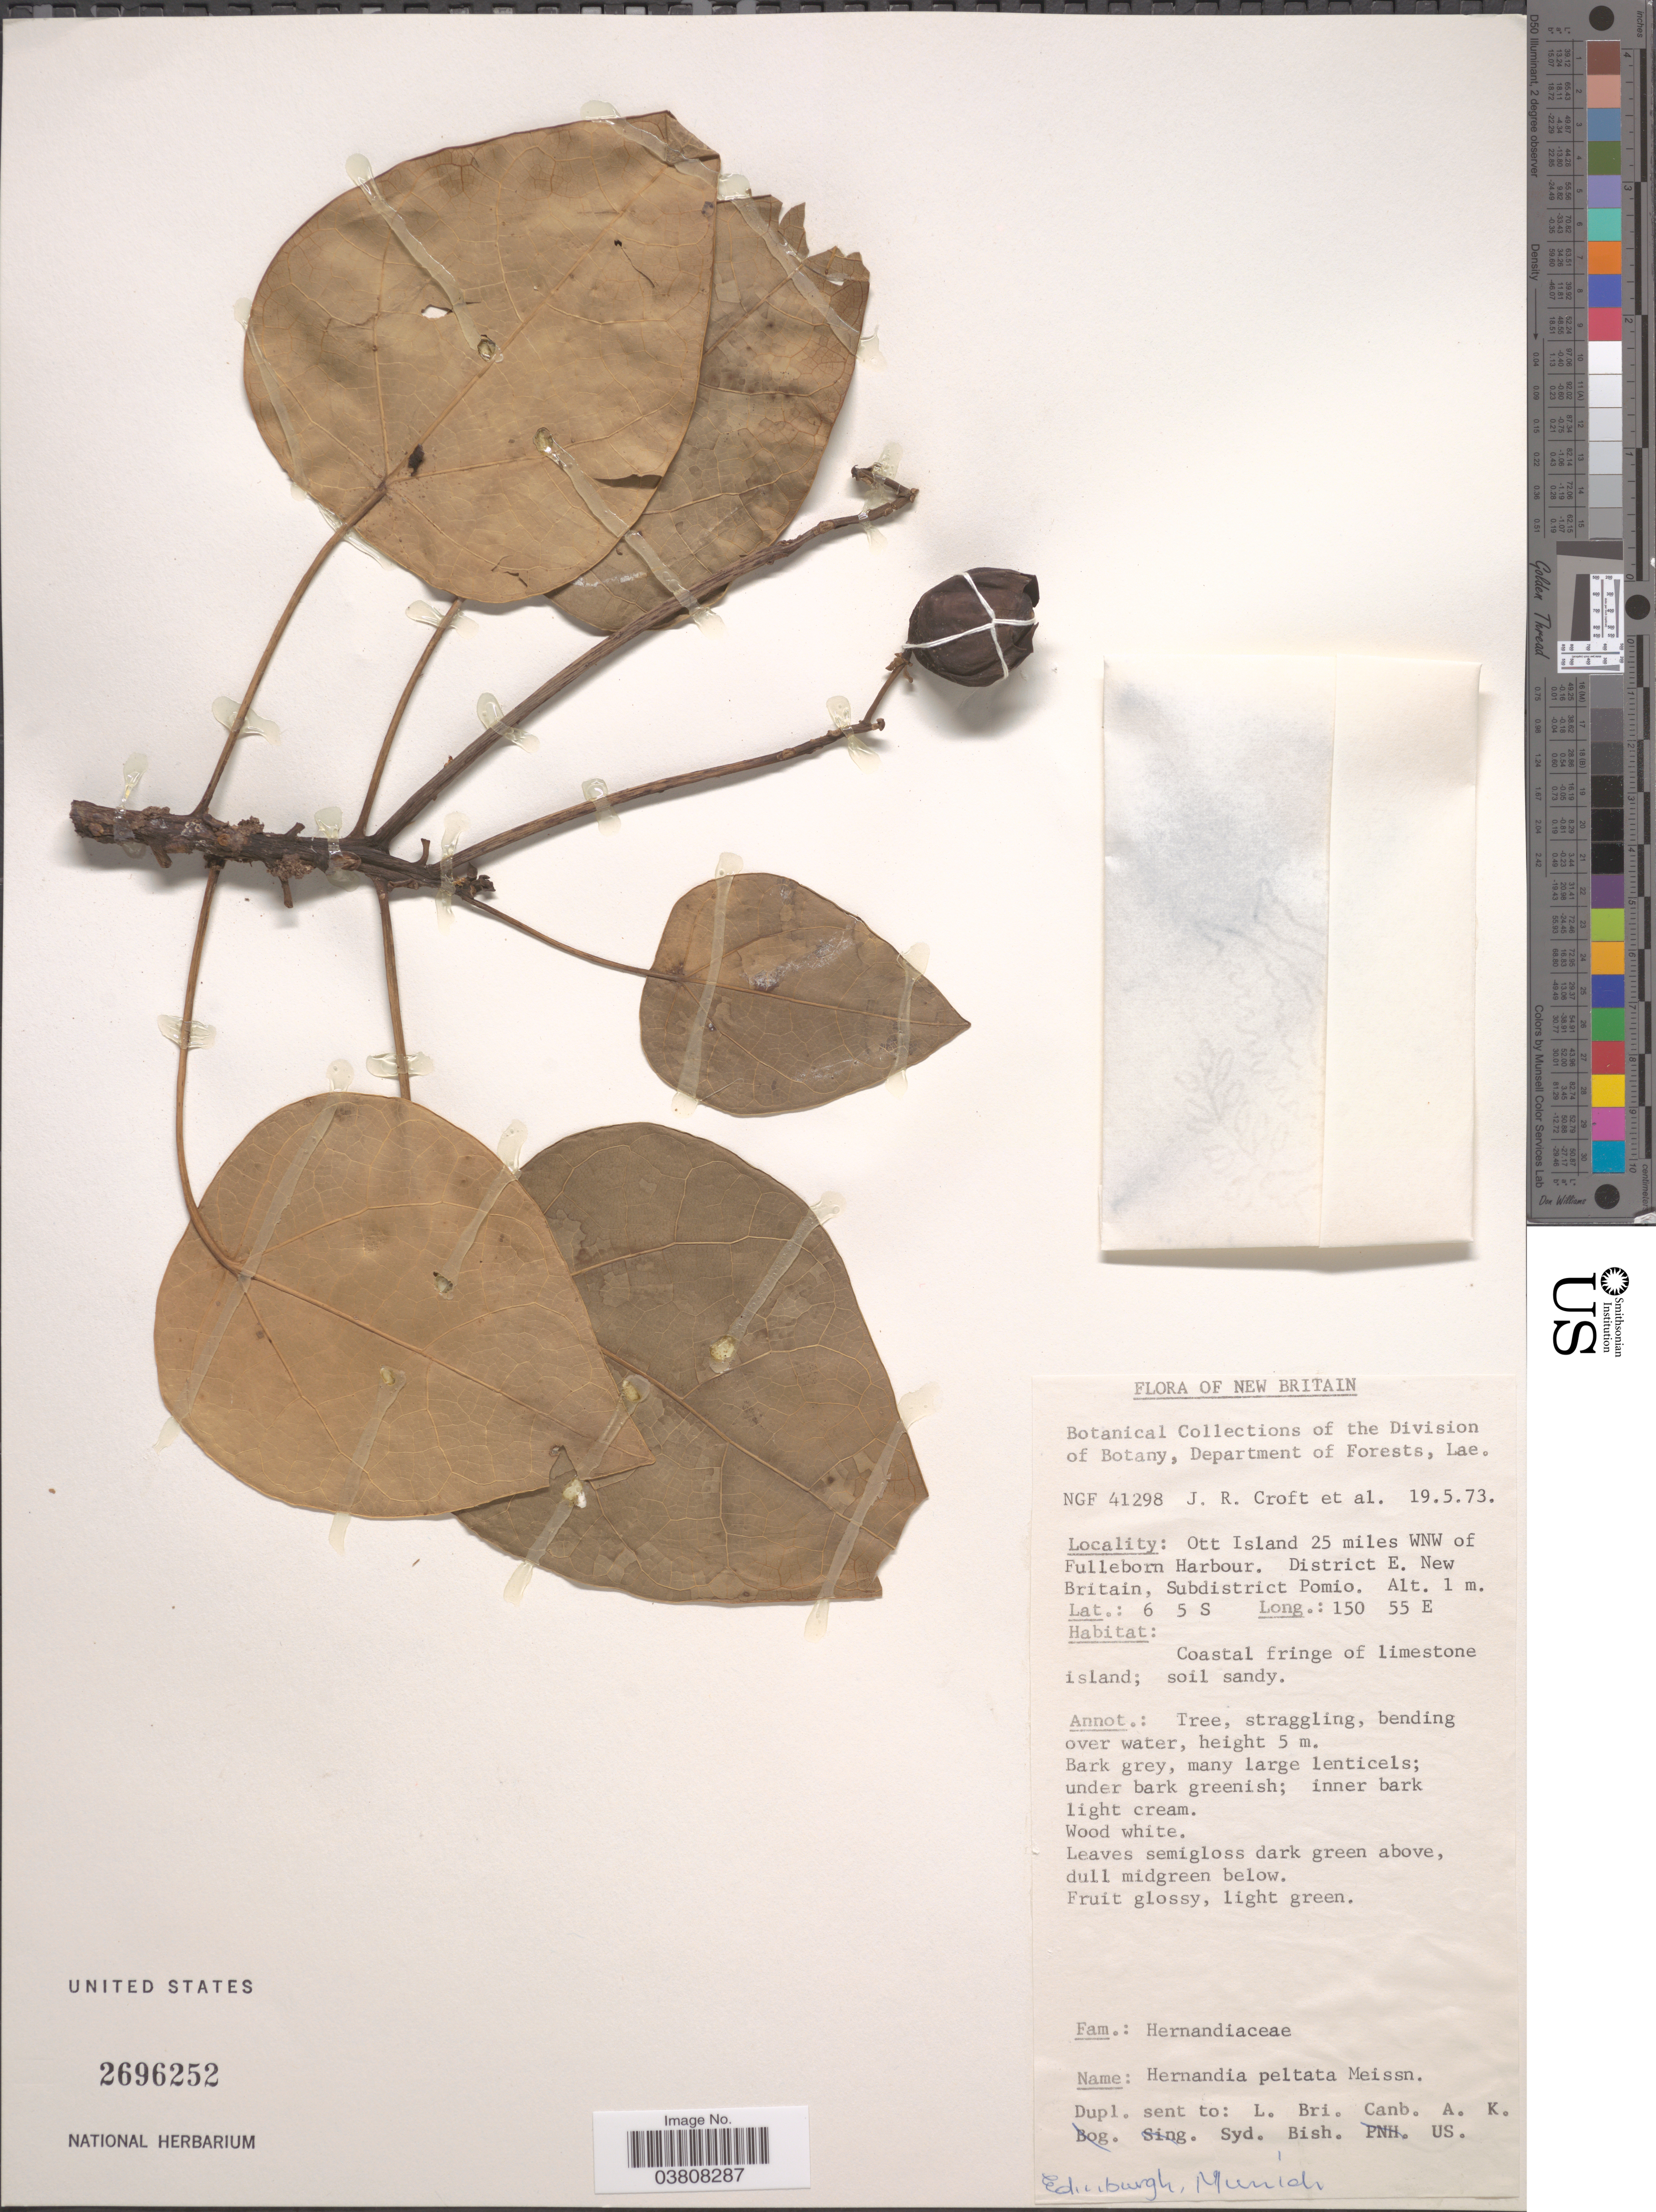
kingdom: Plantae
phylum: Tracheophyta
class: Magnoliopsida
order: Laurales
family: Hernandiaceae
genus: Hernandia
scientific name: Hernandia nymphaeifolia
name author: (C. Presl) Kubitzki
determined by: Strong, Mark T., (BOT), Smithsonian Institution - National Museum of Natural History (UNITED STATES)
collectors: J. R. Croft & et al.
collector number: NGF 41298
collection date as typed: Transcribed d/m/y: 19/5/73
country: Papua New Guinea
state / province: East New Britain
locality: Ott Island 25 miles WNW of Fulleborn Harbour. District E. New Britain, Subdistrict Pomio.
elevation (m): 1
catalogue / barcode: US 2696252